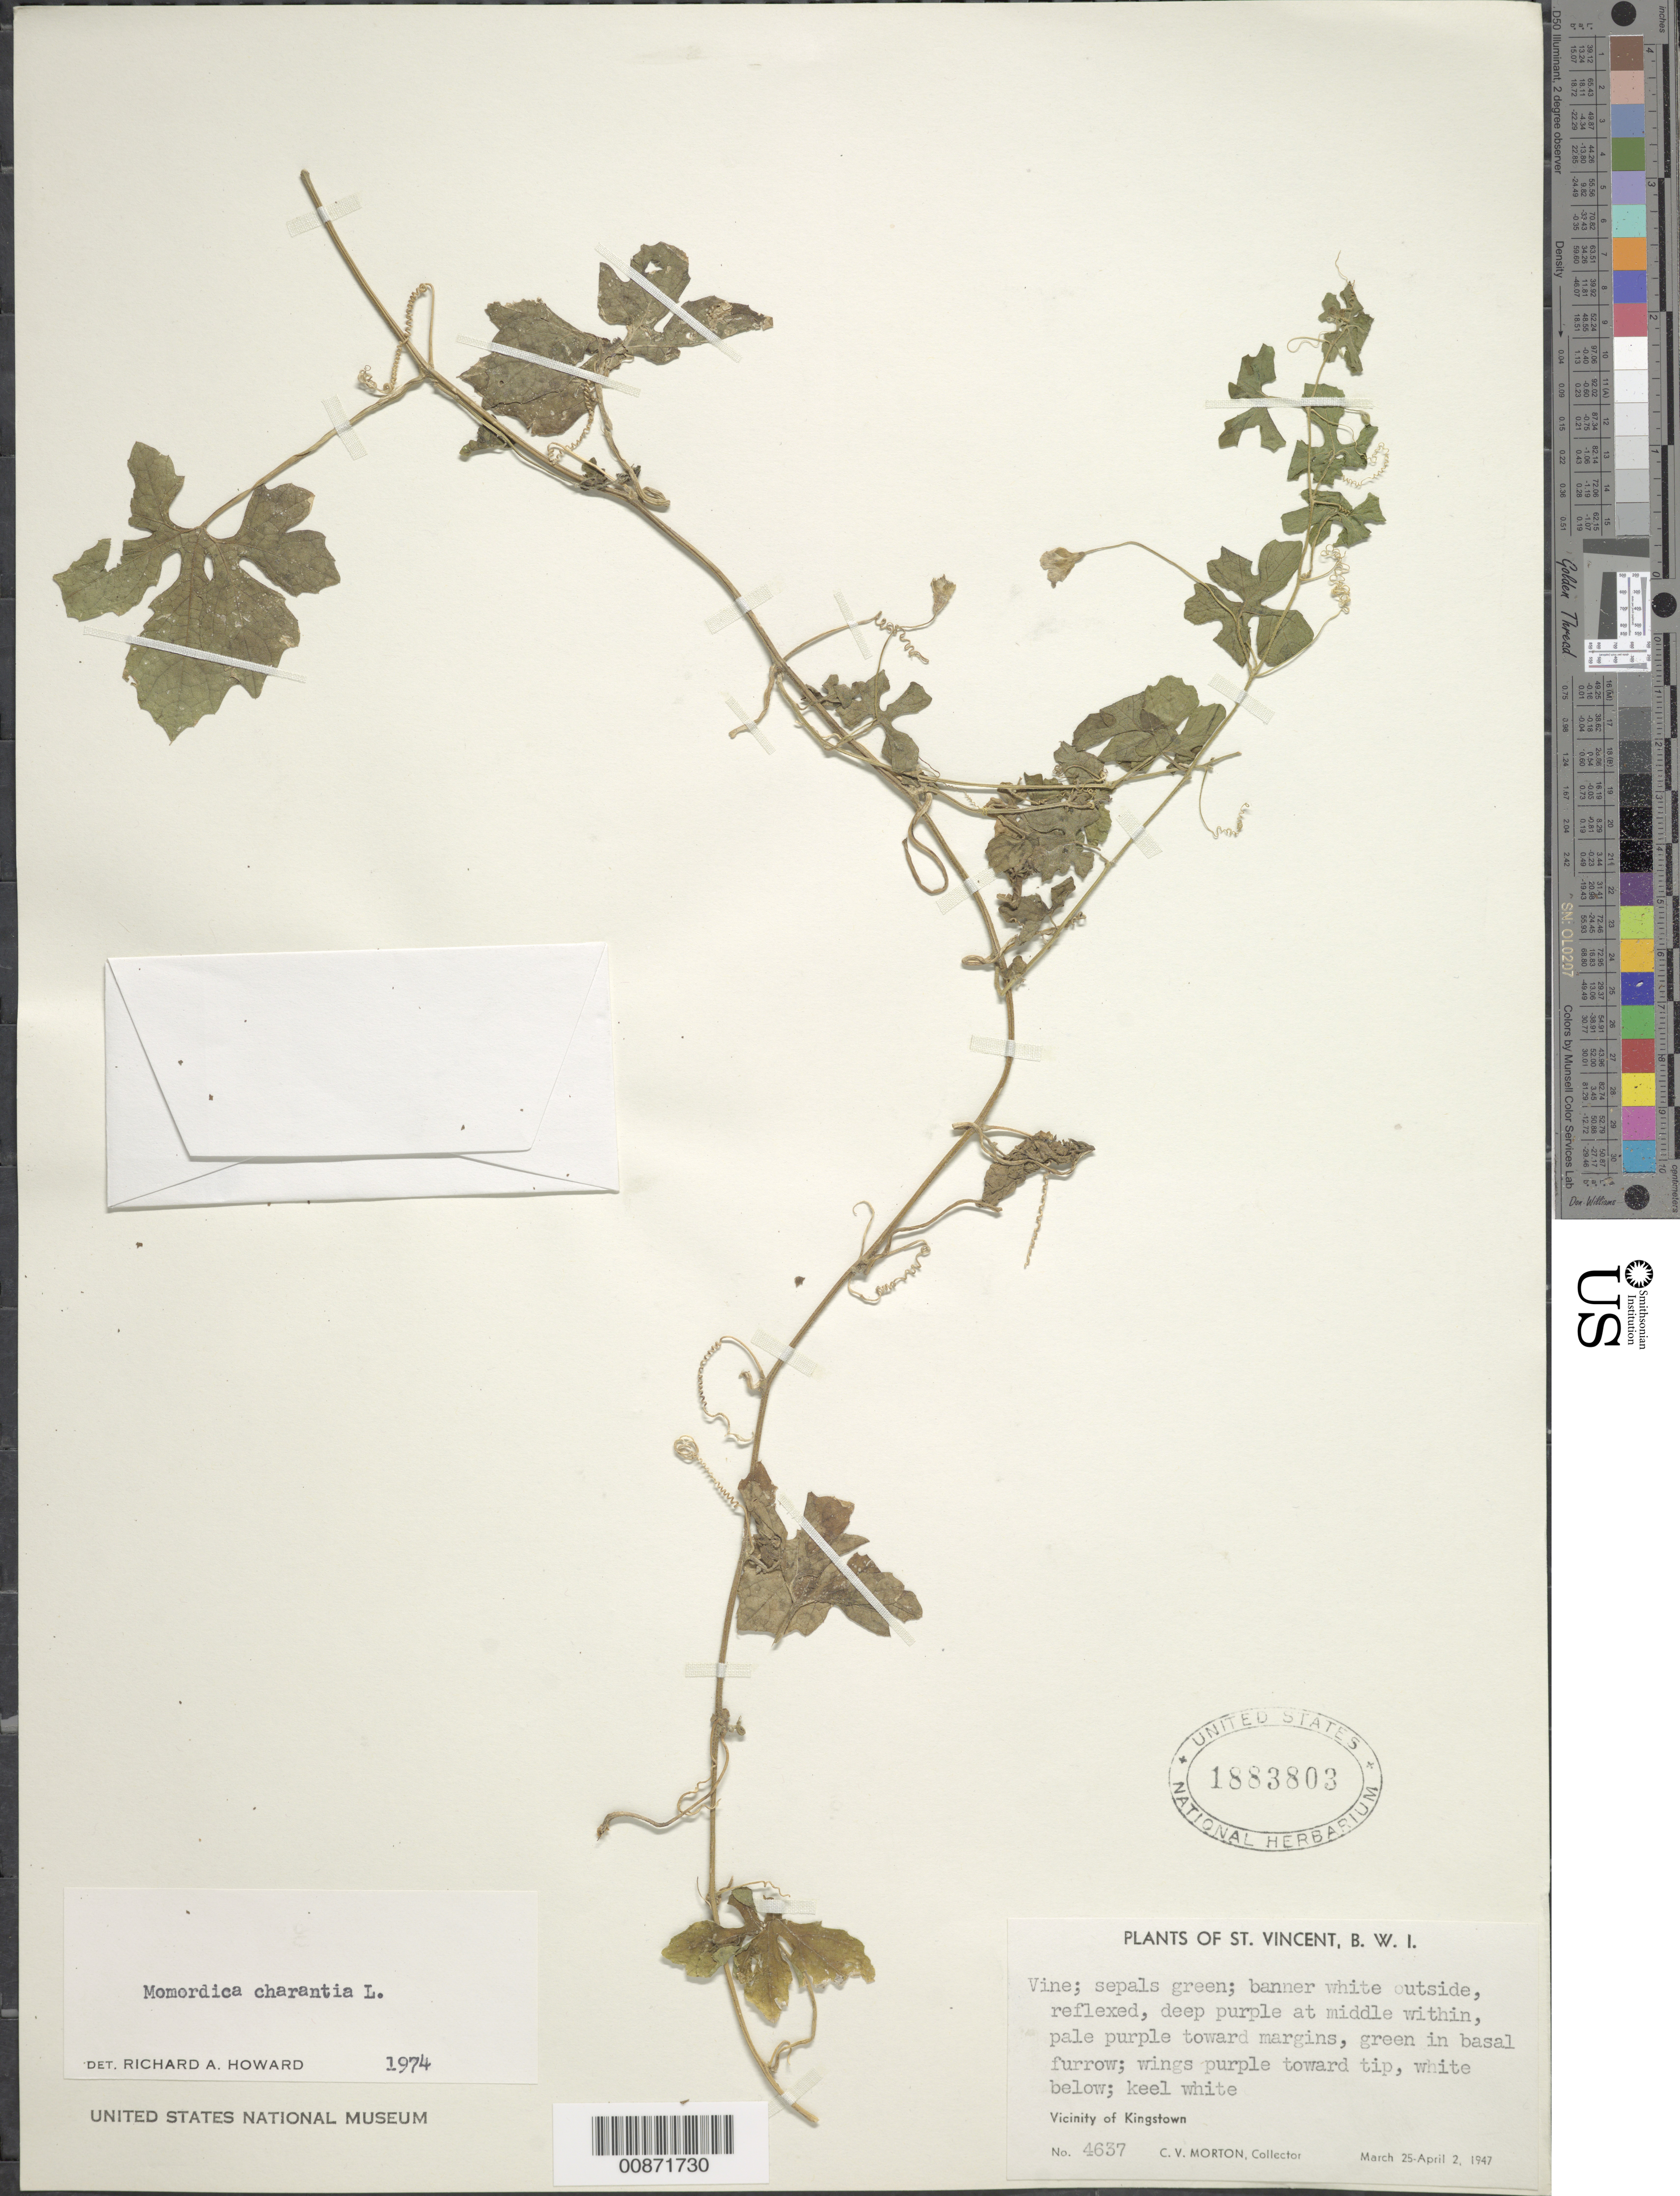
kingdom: Plantae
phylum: Tracheophyta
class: Magnoliopsida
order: Cucurbitales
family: Cucurbitaceae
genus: Momordica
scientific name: Momordica charantia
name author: L.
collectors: C. V. Morton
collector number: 4637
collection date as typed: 25 Mar 1947 to 02 Apr 1947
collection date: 1947-03-25/1947-04-02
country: St. Vincent - Grenadines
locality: Vicinity of Kingstown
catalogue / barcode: US 1883803